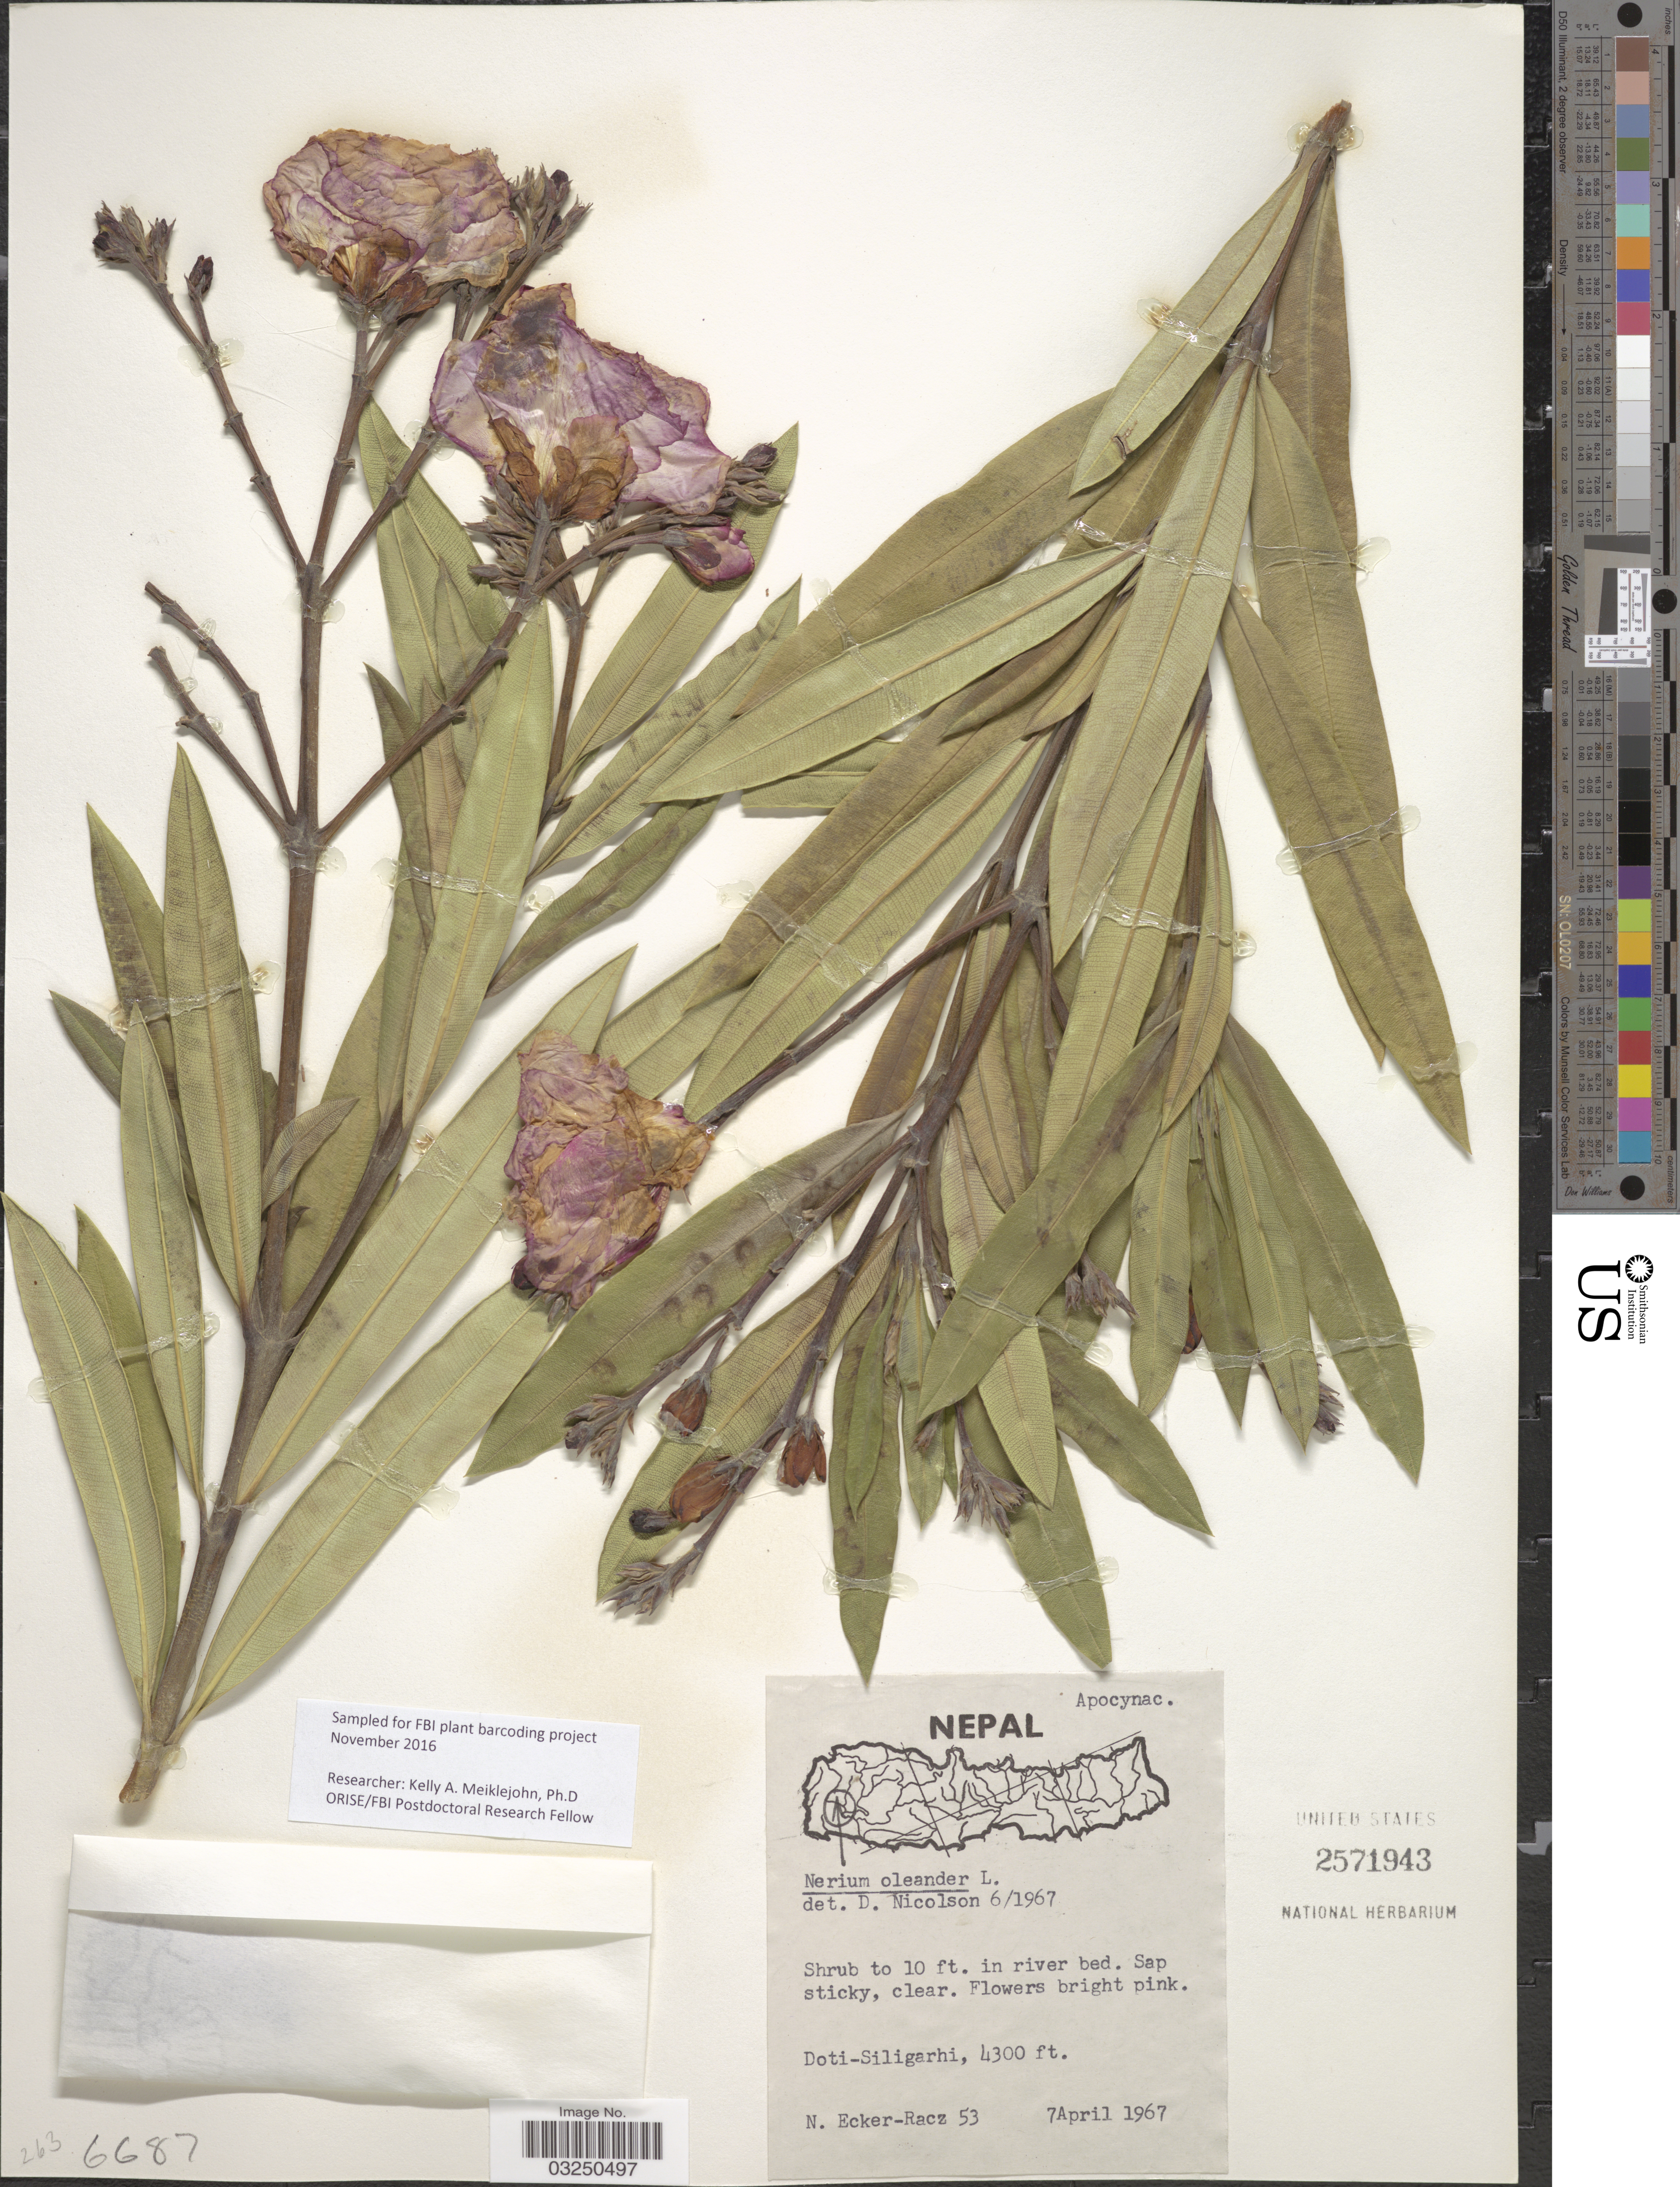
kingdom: Plantae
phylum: Tracheophyta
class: Magnoliopsida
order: Gentianales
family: Apocynaceae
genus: Nerium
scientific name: Nerium oleander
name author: L.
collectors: N. Ecker-Racz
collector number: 53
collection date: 1967-04-07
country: Nepal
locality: Doti-Siligarhi.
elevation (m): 1311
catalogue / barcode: US 2571943